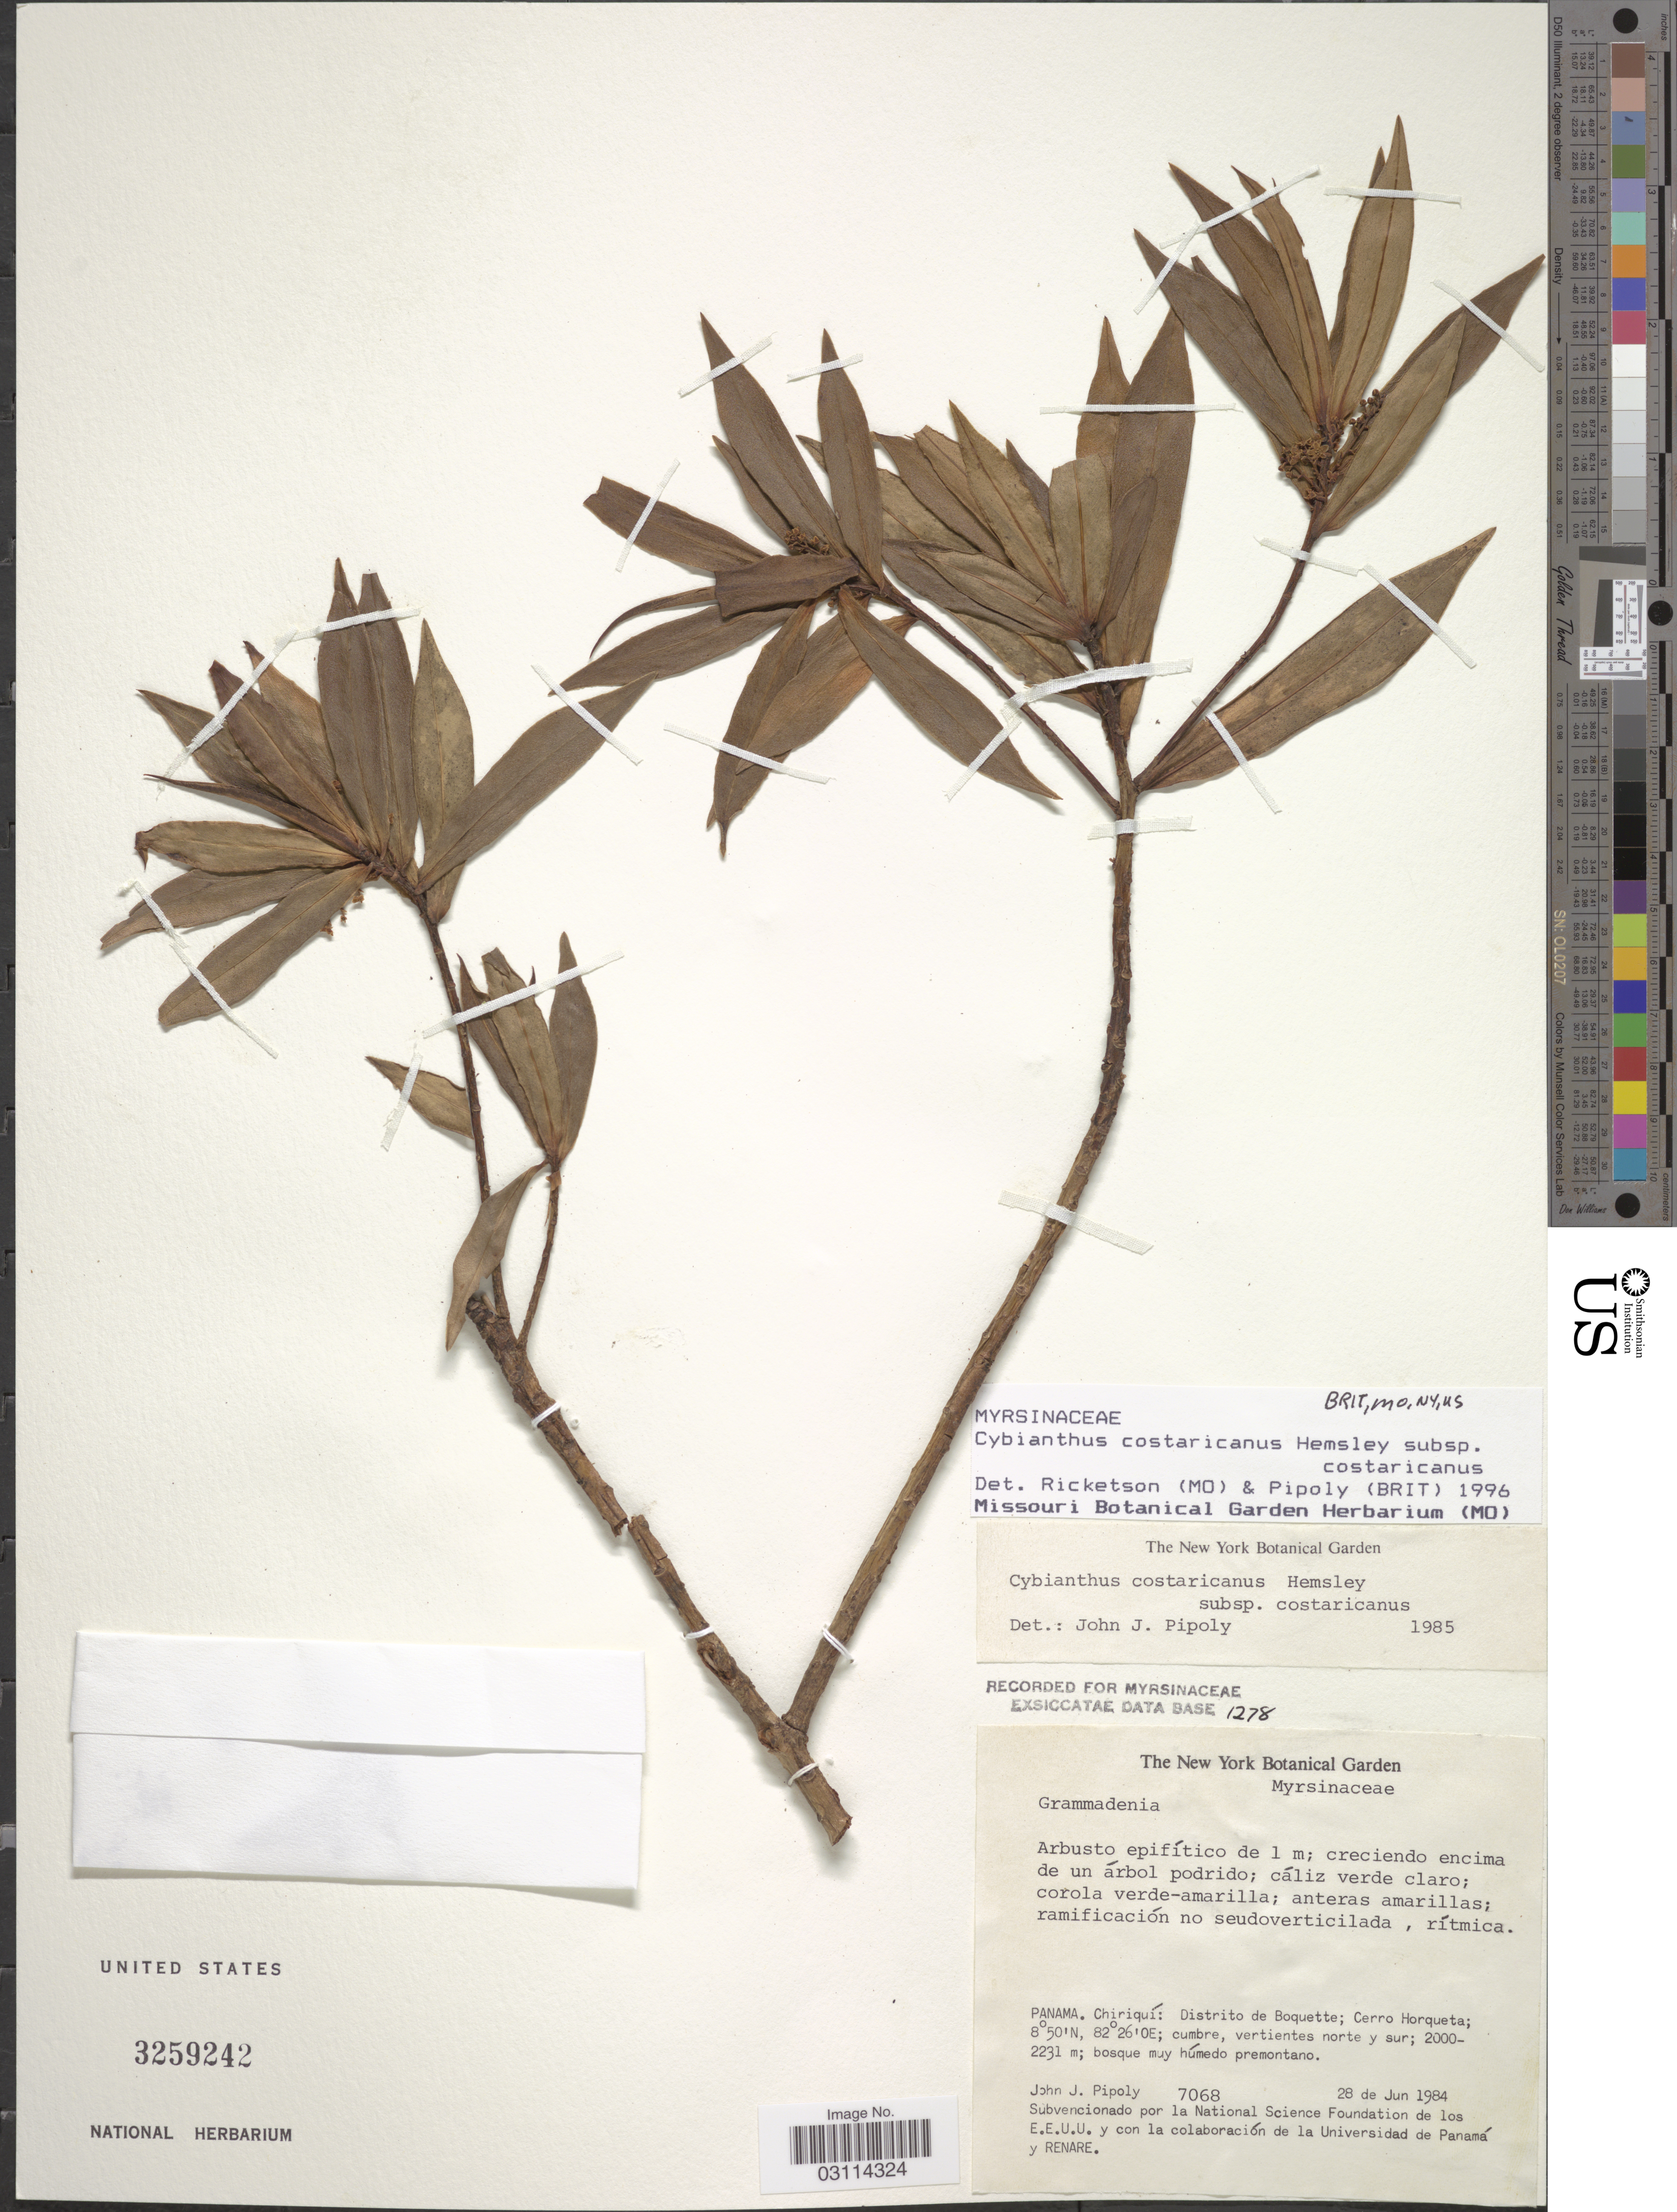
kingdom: Plantae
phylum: Tracheophyta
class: Magnoliopsida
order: Ericales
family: Primulaceae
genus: Cybianthus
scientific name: Cybianthus costaricanus subsp. costaricanus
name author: Hemsl.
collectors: J. J. Pipoly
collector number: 7068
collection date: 1984-06-28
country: Panama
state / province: Chiriqui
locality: Distrito de Boquette; Cerro Horqueta; cumbre, vertientes norte y sur.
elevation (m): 2000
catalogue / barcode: US 3259242